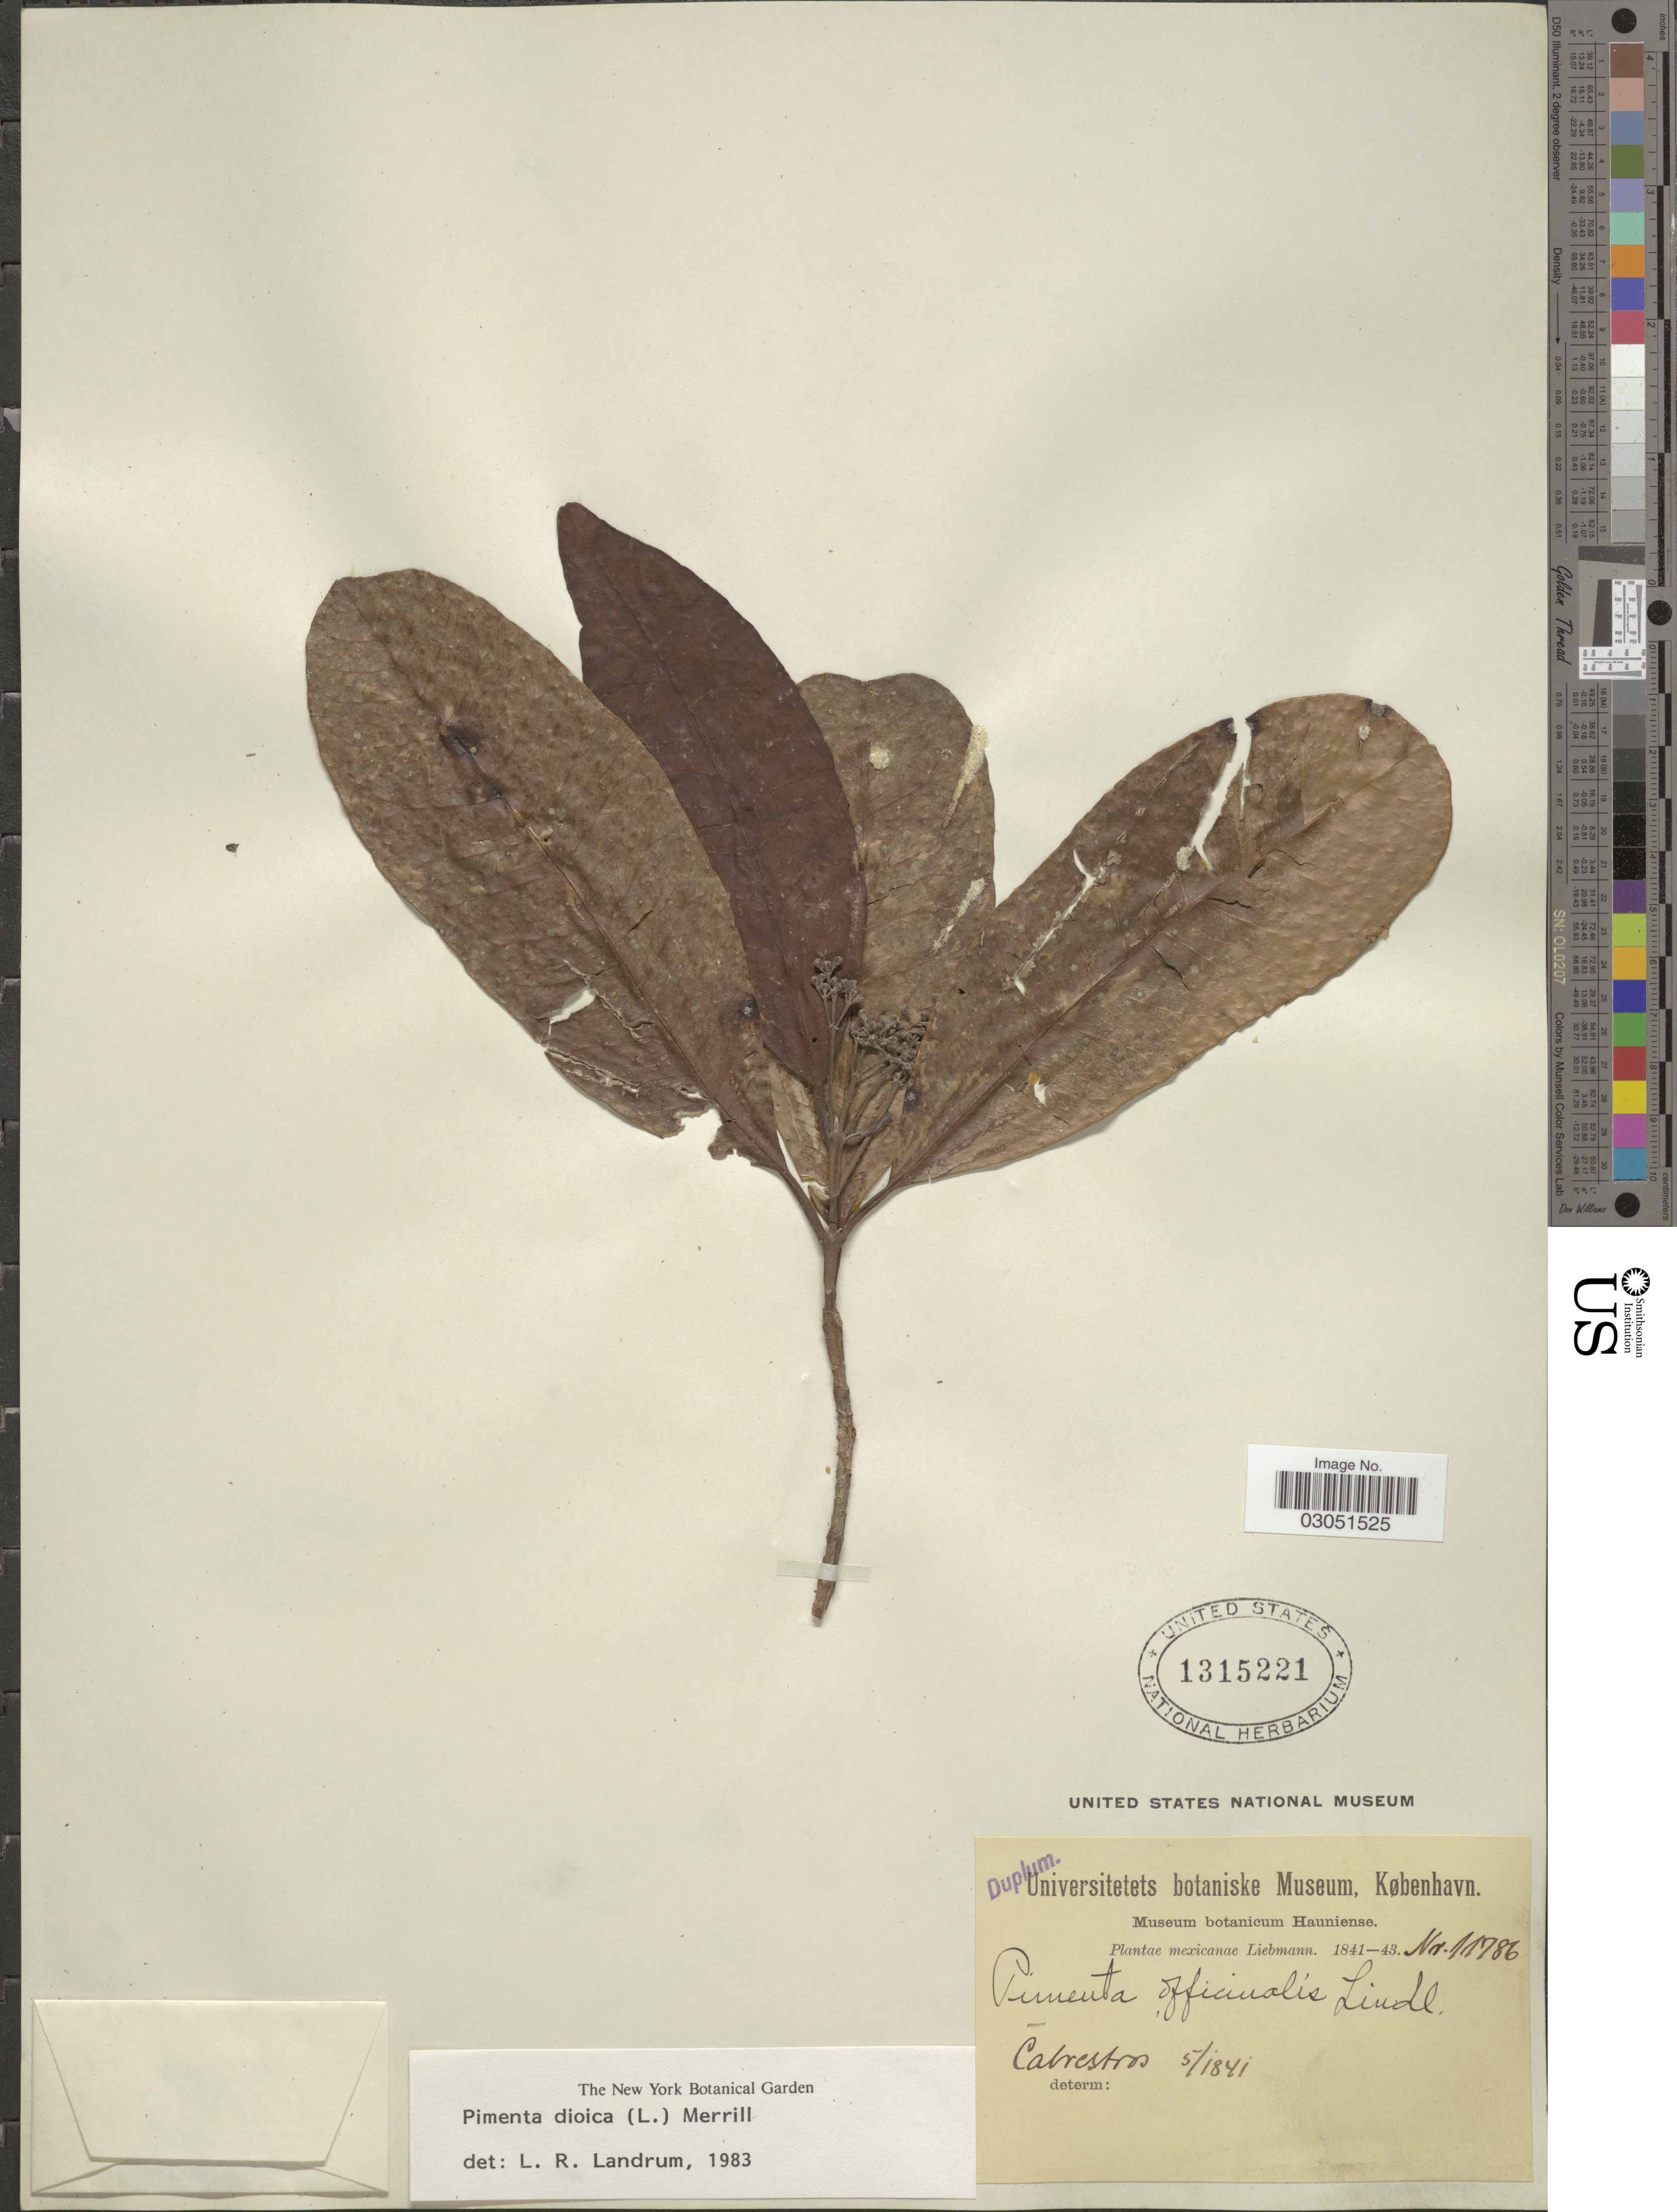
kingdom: Plantae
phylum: Tracheophyta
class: Magnoliopsida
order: Myrtales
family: Myrtaceae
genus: Pimenta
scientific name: Pimenta dioica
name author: (L.) Merr.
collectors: Liebmann, --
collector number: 11786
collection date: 1841-05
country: Mexico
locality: Catrestros.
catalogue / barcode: US 1315221